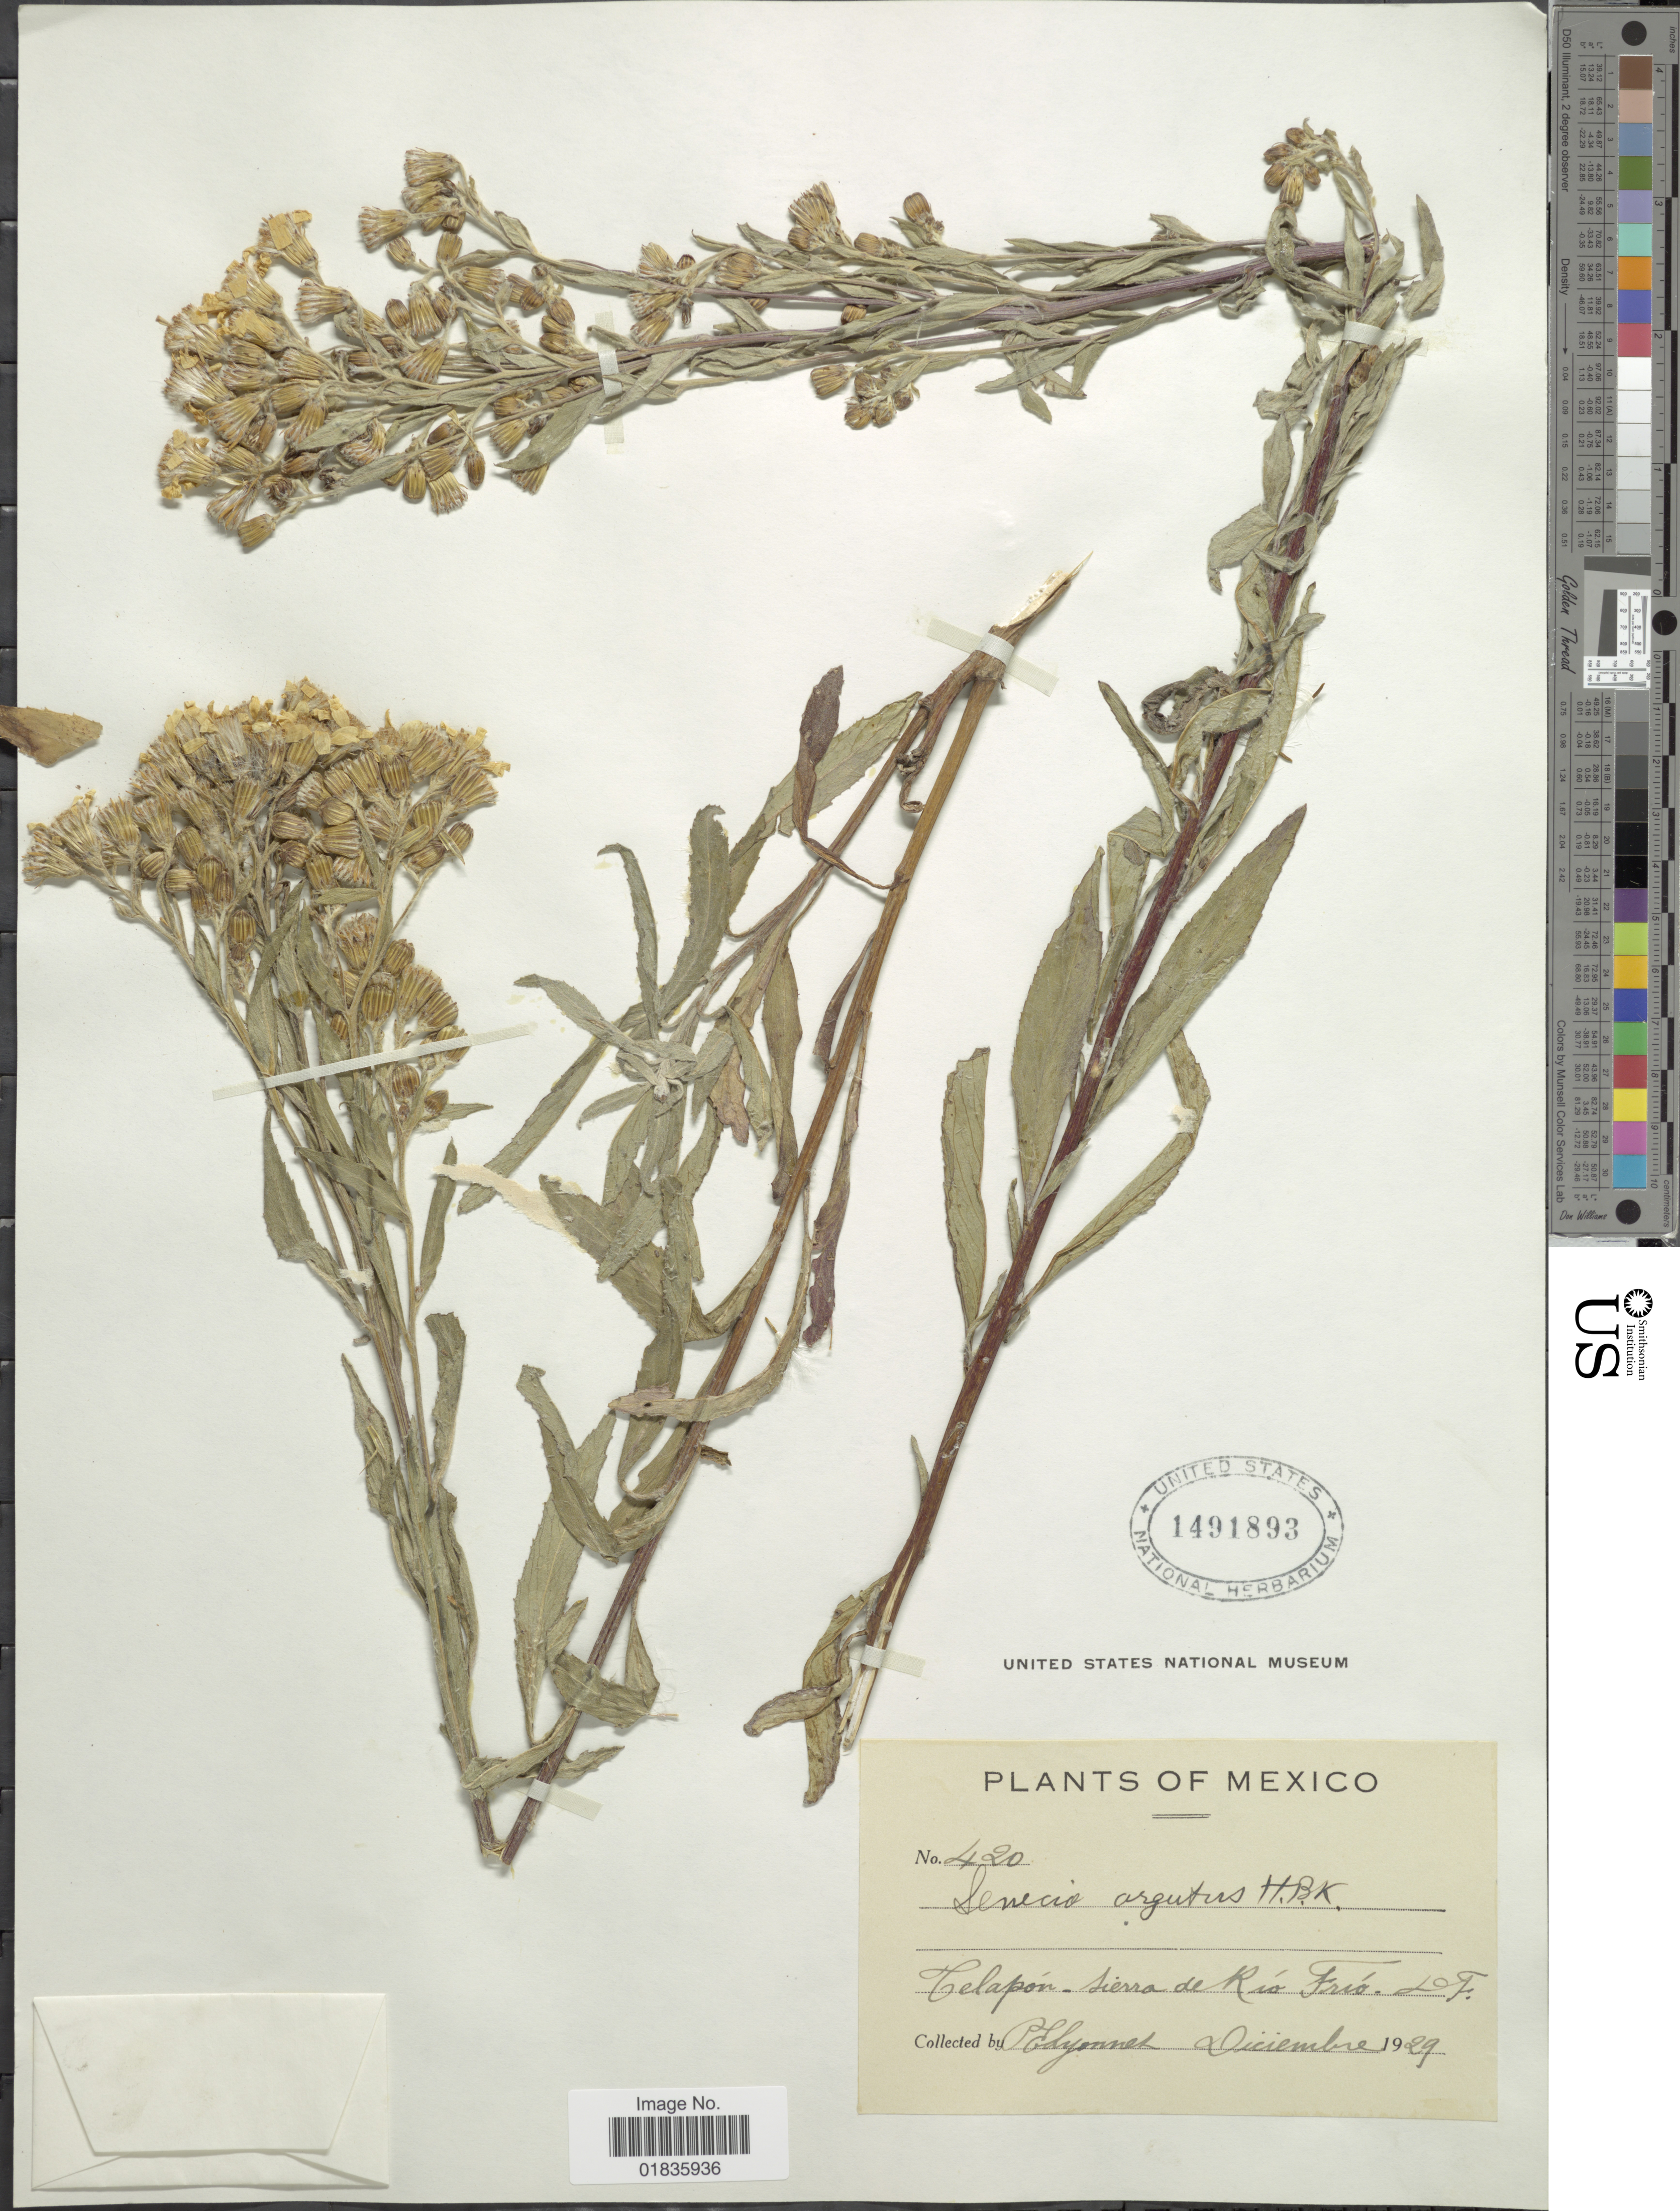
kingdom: Plantae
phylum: Tracheophyta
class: Magnoliopsida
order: Asterales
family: Asteraceae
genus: Senecio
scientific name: Senecio argutus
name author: Kunth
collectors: Bro. E. Lyonnet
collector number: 420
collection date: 1929-12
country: Mexico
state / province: Distrito Federal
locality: Telapón-Sierra de Rio Frio.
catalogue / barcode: US 1491893